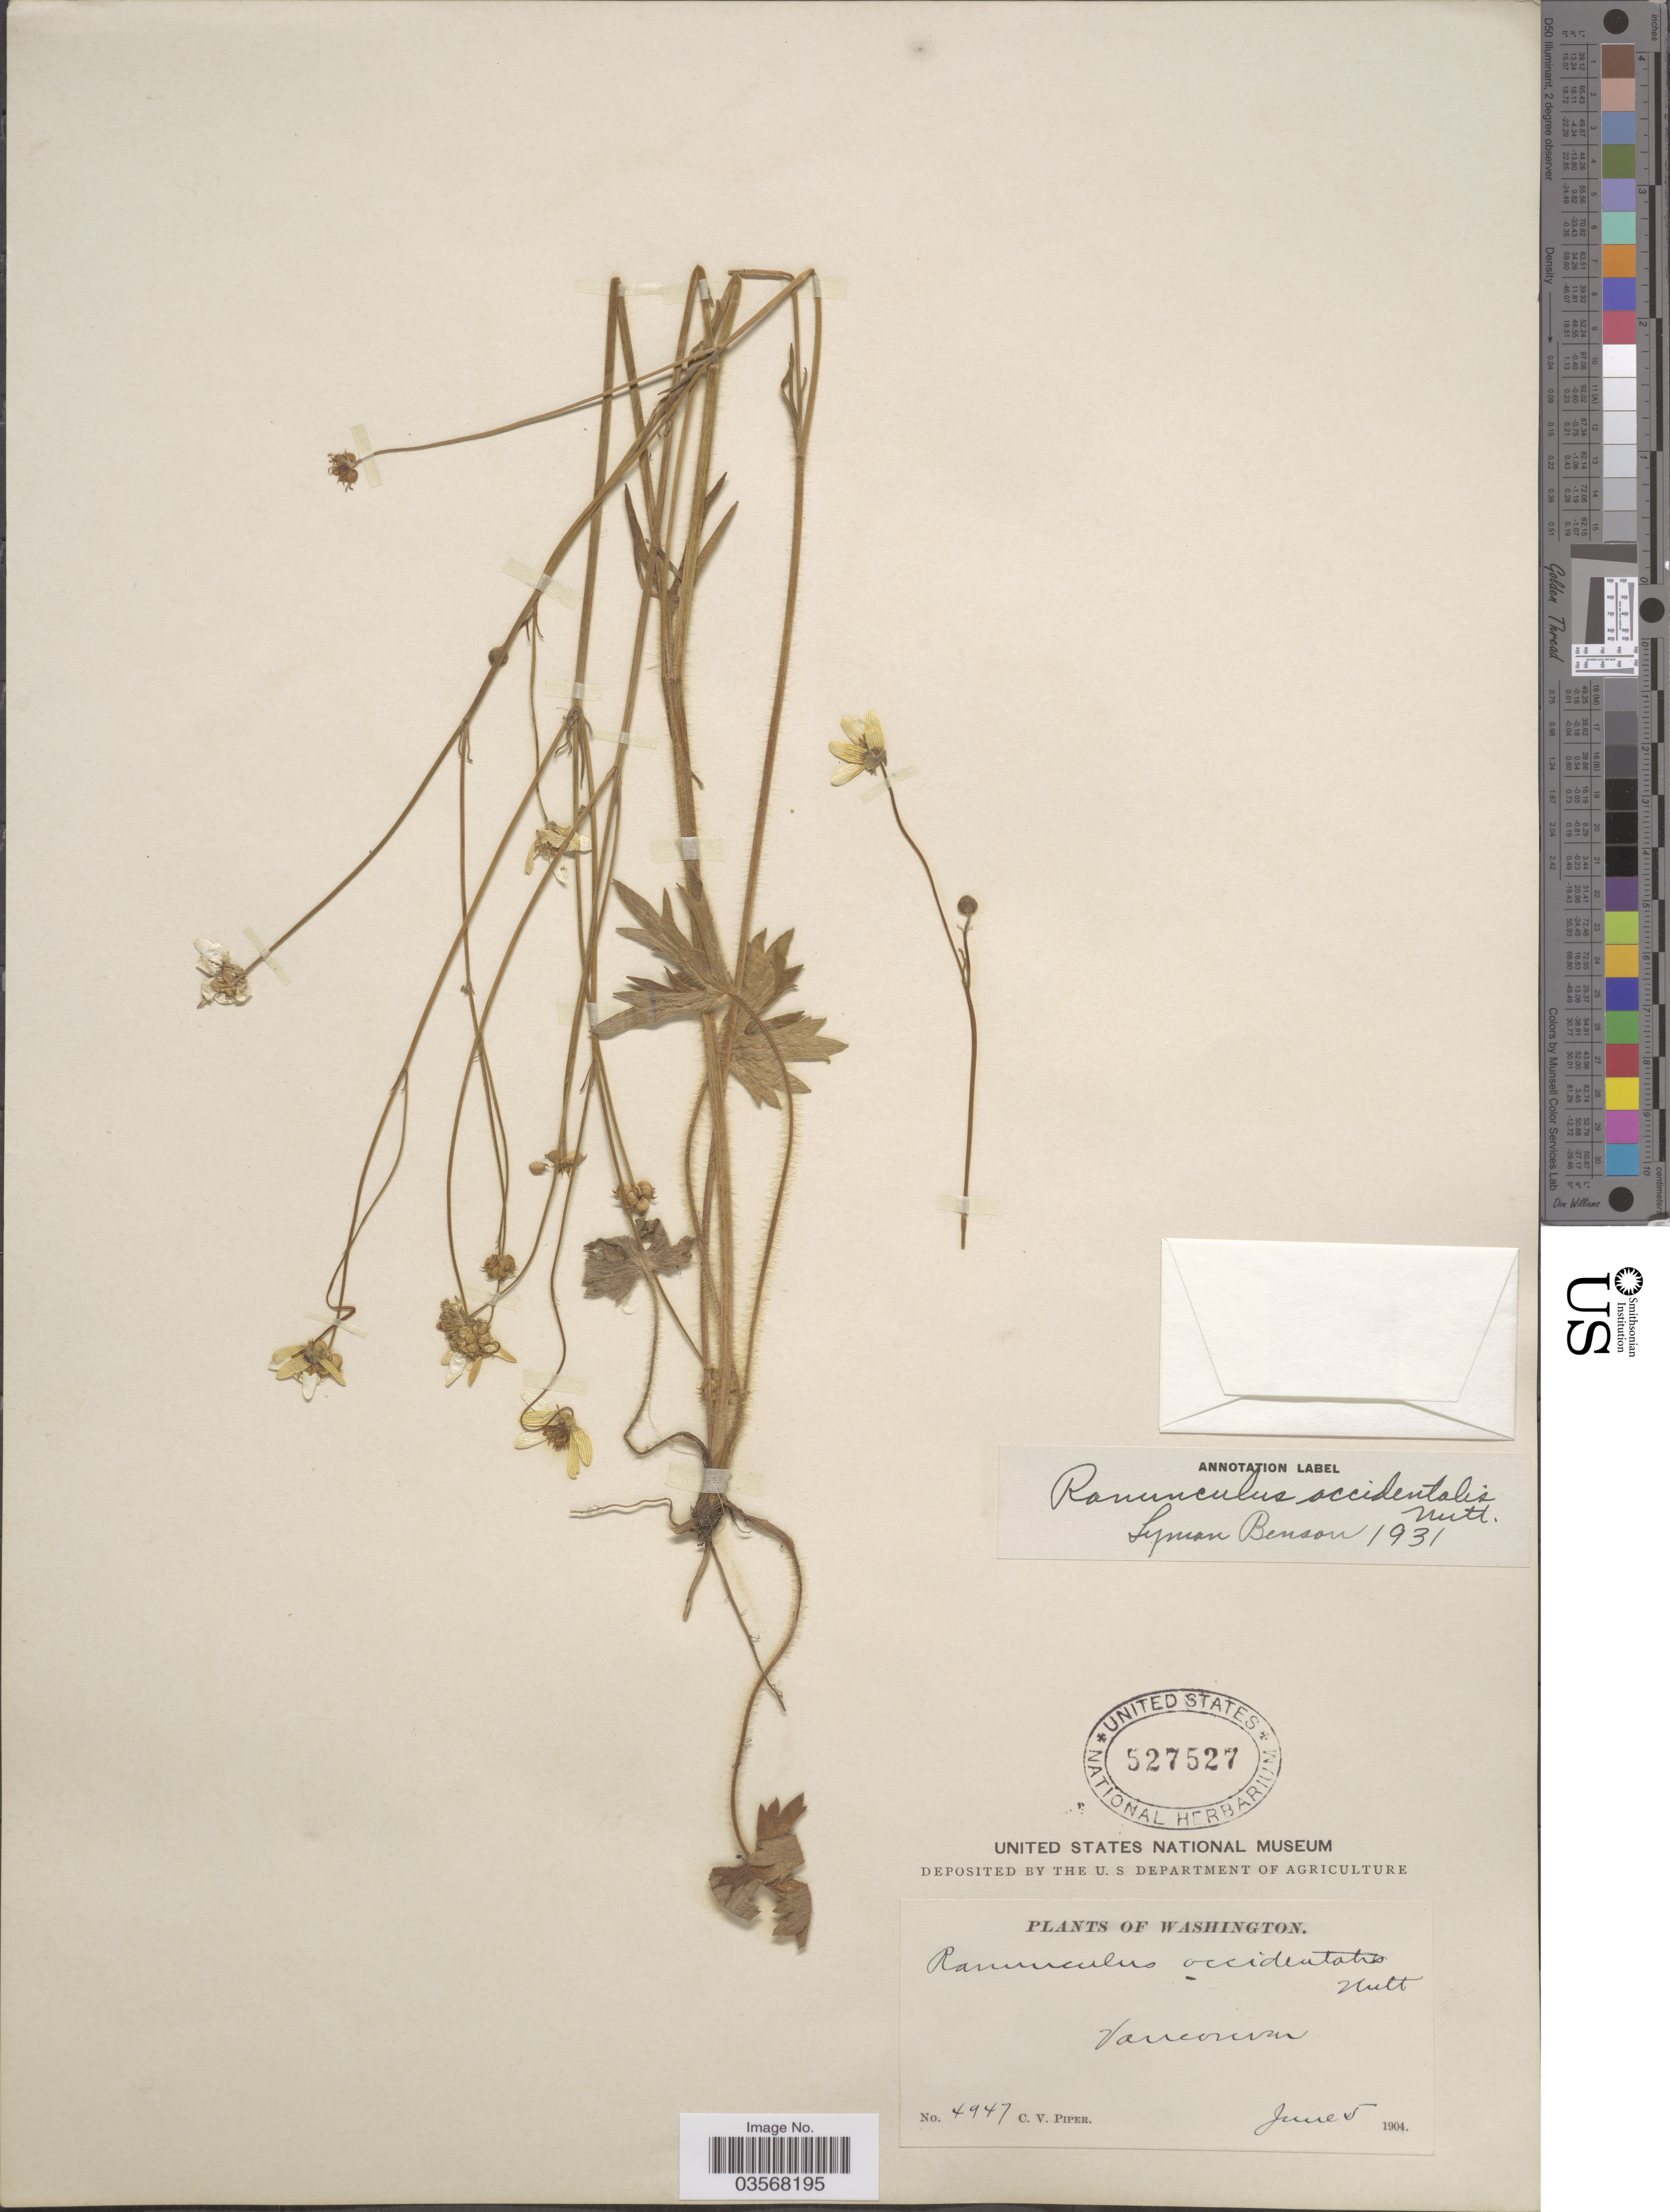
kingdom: Plantae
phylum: Tracheophyta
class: Magnoliopsida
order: Ranunculales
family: Ranunculaceae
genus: Ranunculus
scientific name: Ranunculus occidentalis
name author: Nutt.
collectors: C. V. Piper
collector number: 4947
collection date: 1904-06-05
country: United States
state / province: Washington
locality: Vancouver.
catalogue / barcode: US 527527